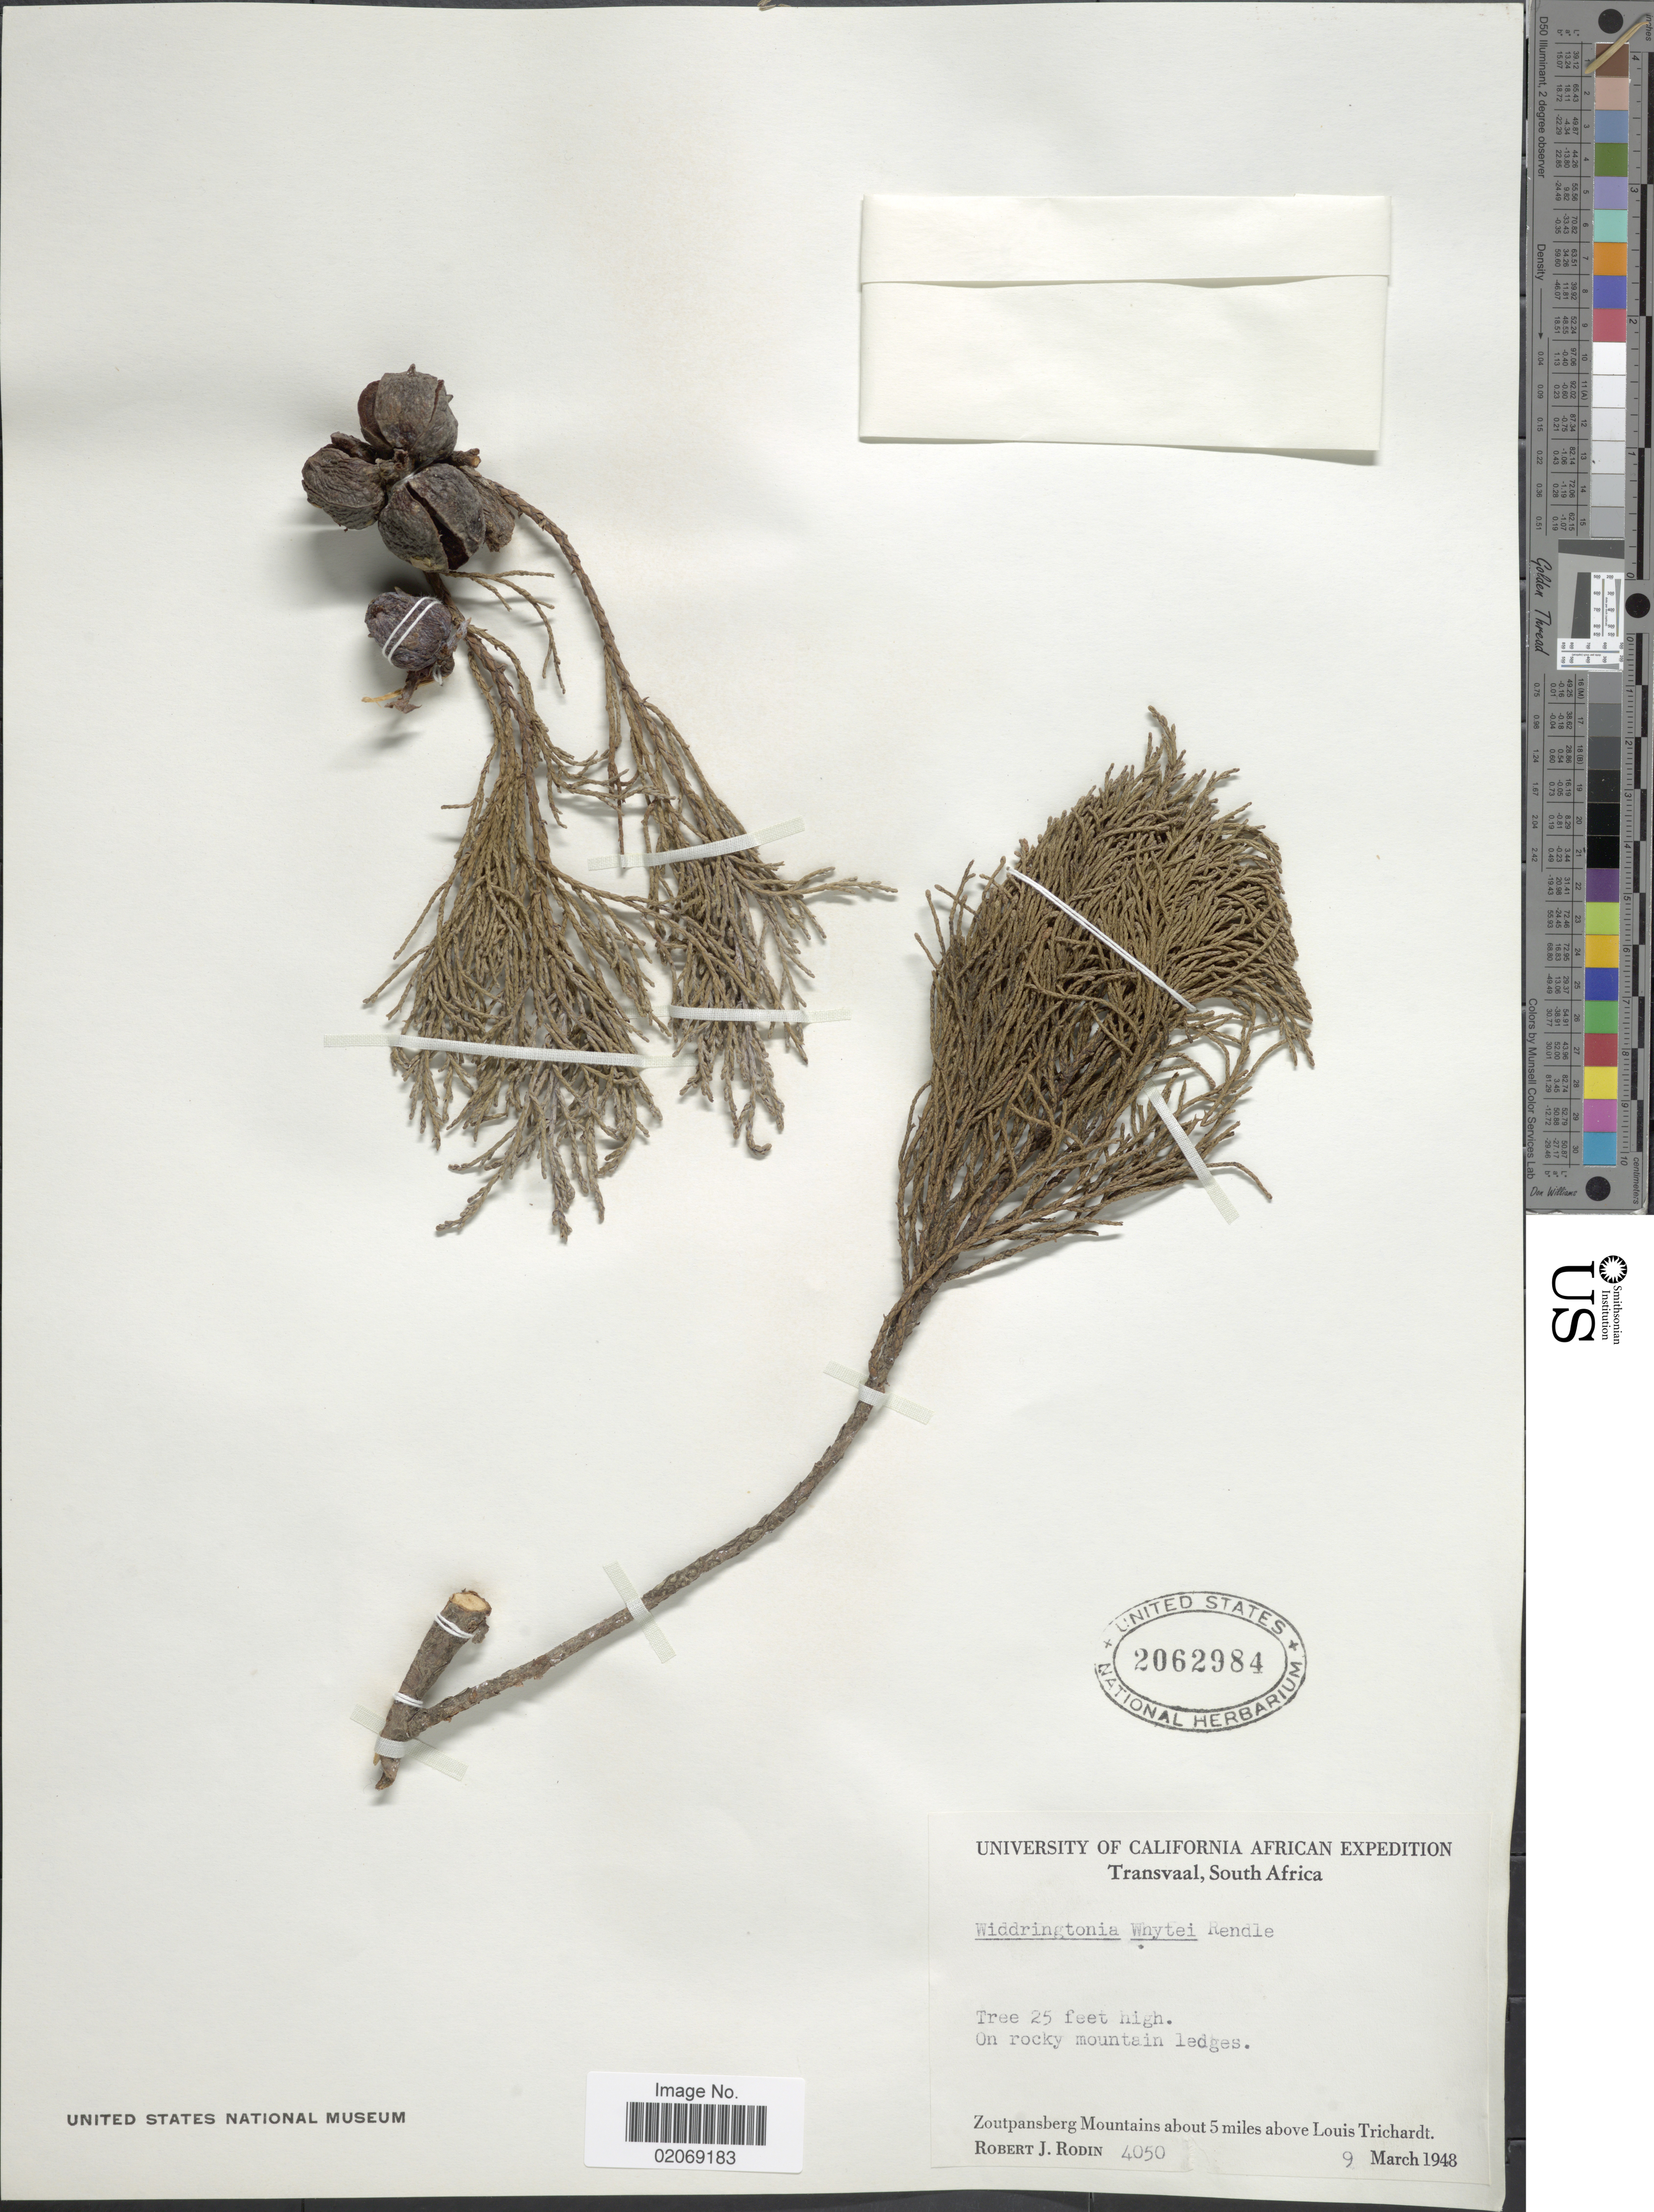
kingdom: Plantae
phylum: Tracheophyta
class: Pinopsida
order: Pinales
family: Cupressaceae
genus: Widdringtonia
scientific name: Widdringtonia whytei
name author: Rendle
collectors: R. J. Rodin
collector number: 4050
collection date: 1948-03-09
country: South Africa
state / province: Limpopo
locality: Transvaal, Zoutpansberg Mountains about 5 miles above Louis Trichardt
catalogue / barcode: US 2062984